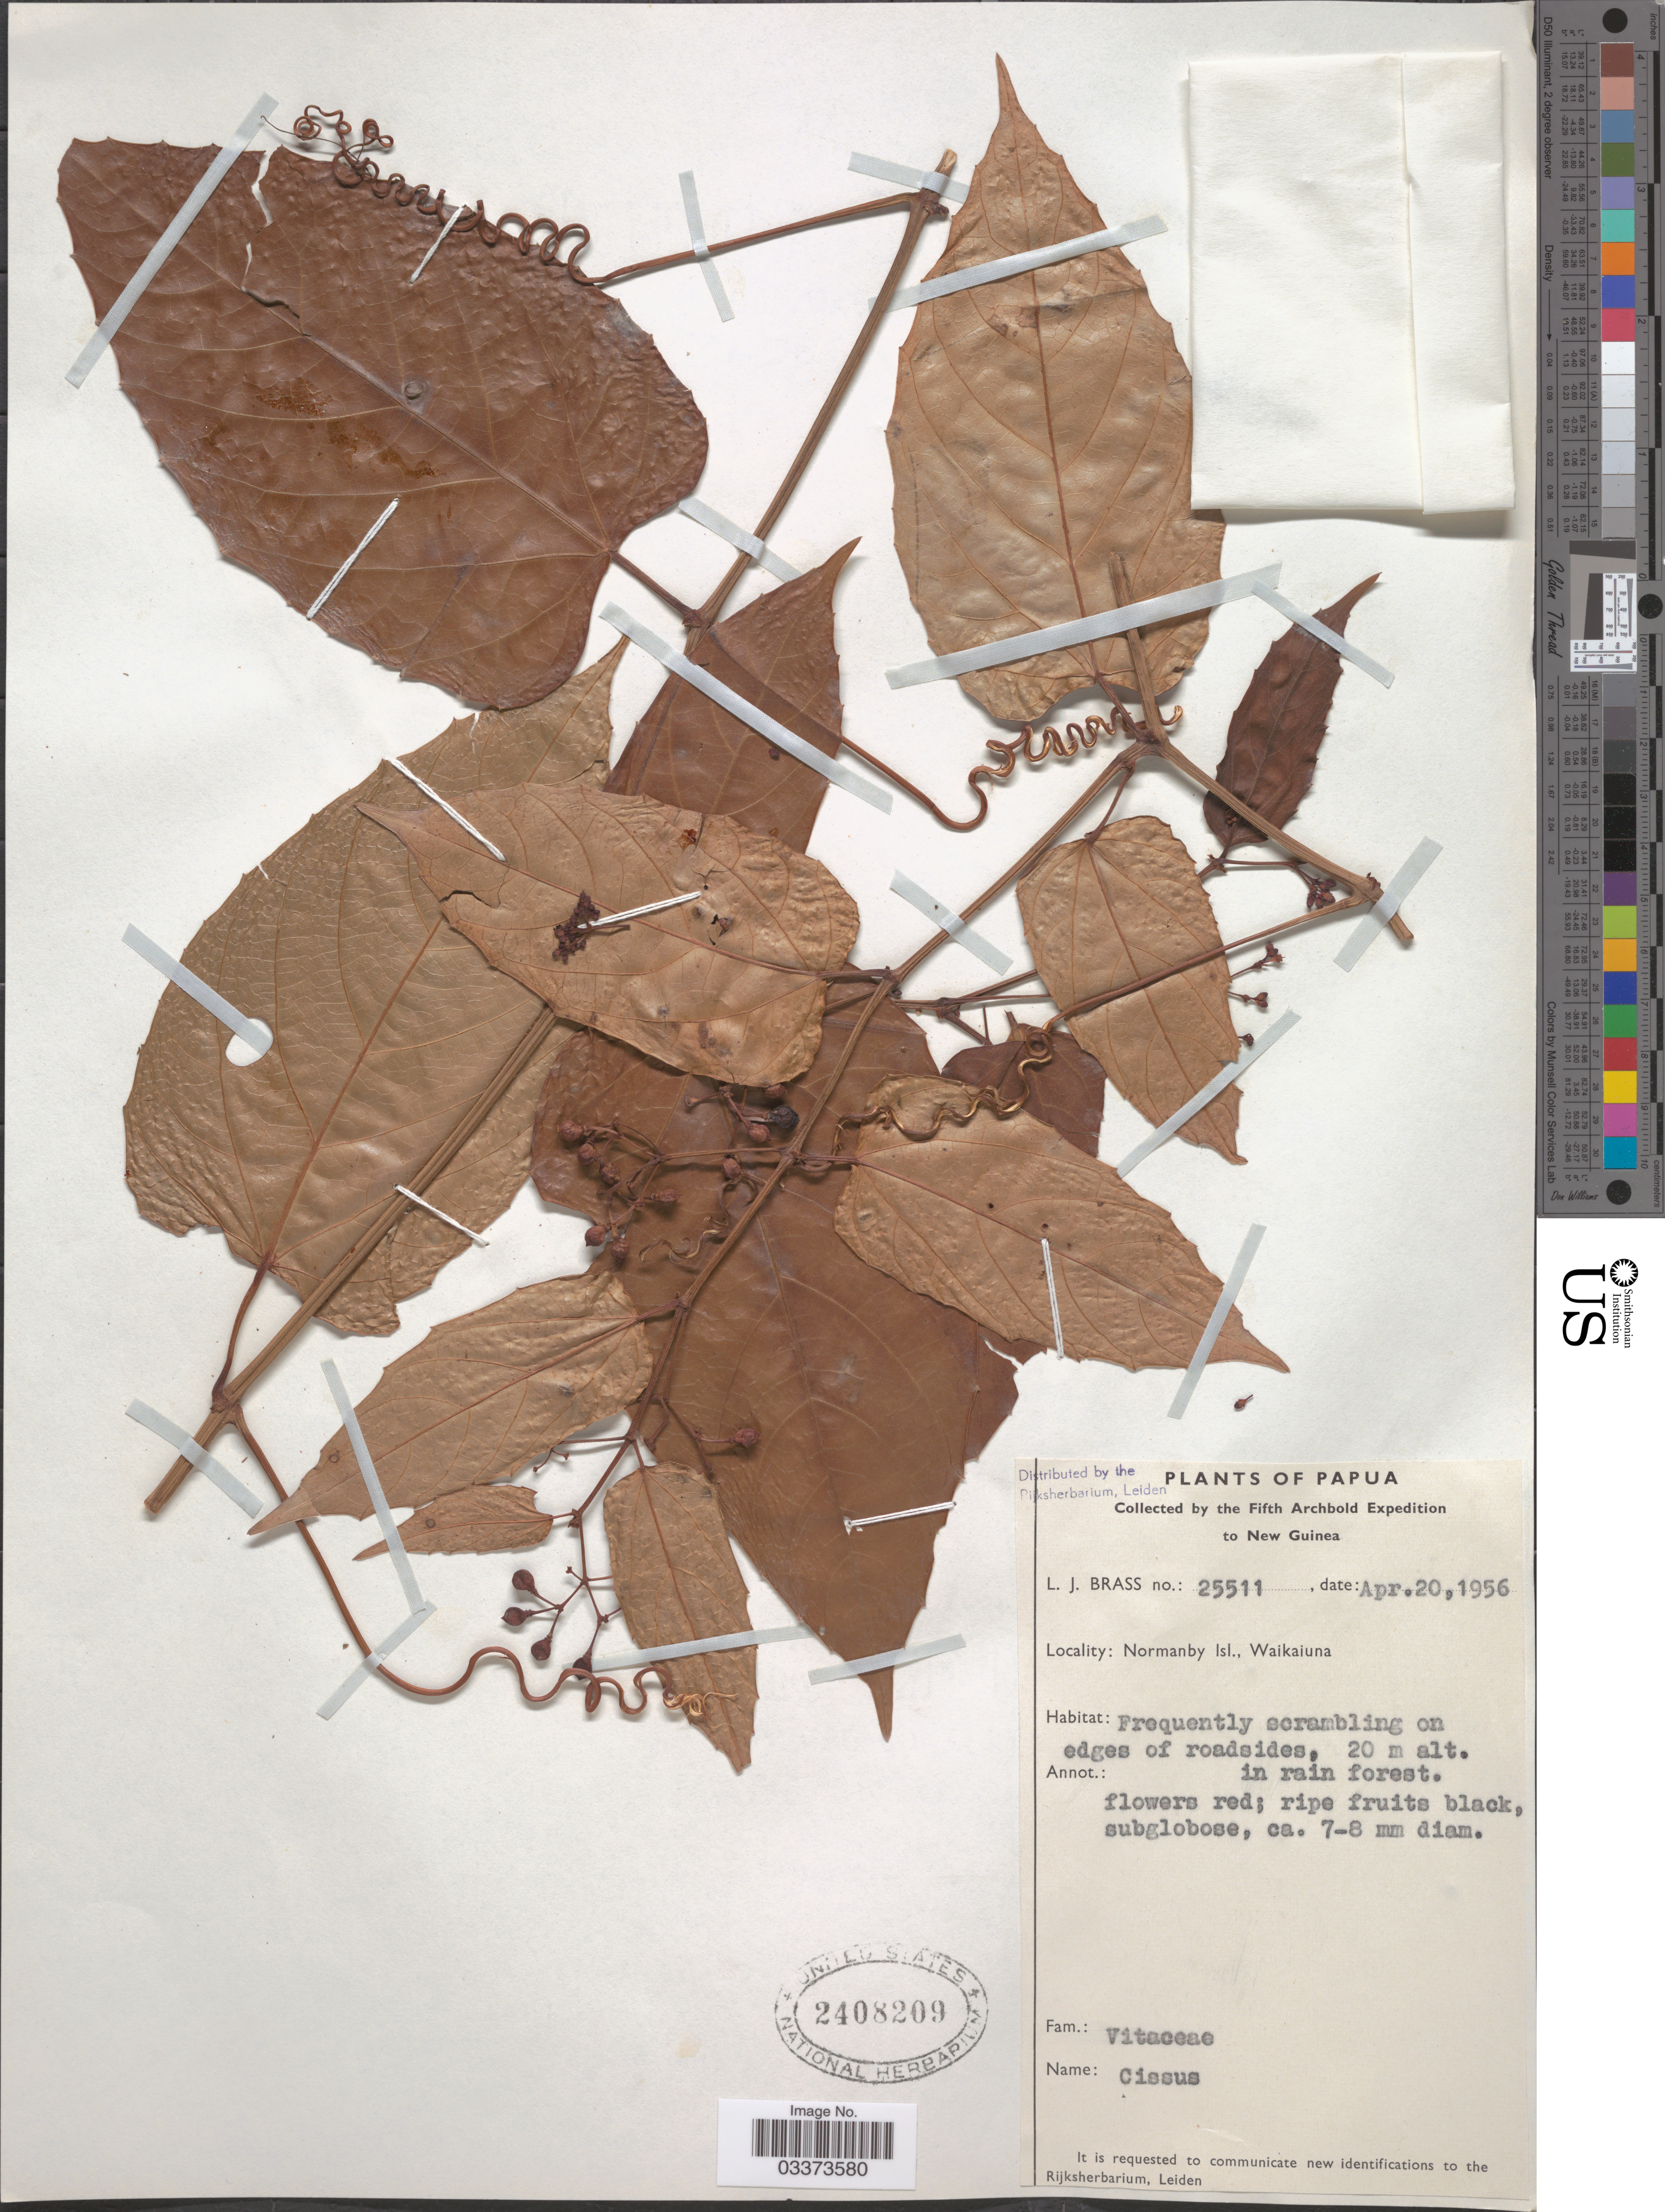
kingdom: Plantae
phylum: Tracheophyta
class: Magnoliopsida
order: Vitales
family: Vitaceae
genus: Cissus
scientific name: Cissus sp.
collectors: L. J. Brass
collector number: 25511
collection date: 1956-04-20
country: Papua New Guinea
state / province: Milne Bay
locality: Papua. New Guinea. Normanby Isl., Waikaiuna.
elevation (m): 20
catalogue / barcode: US 2408209